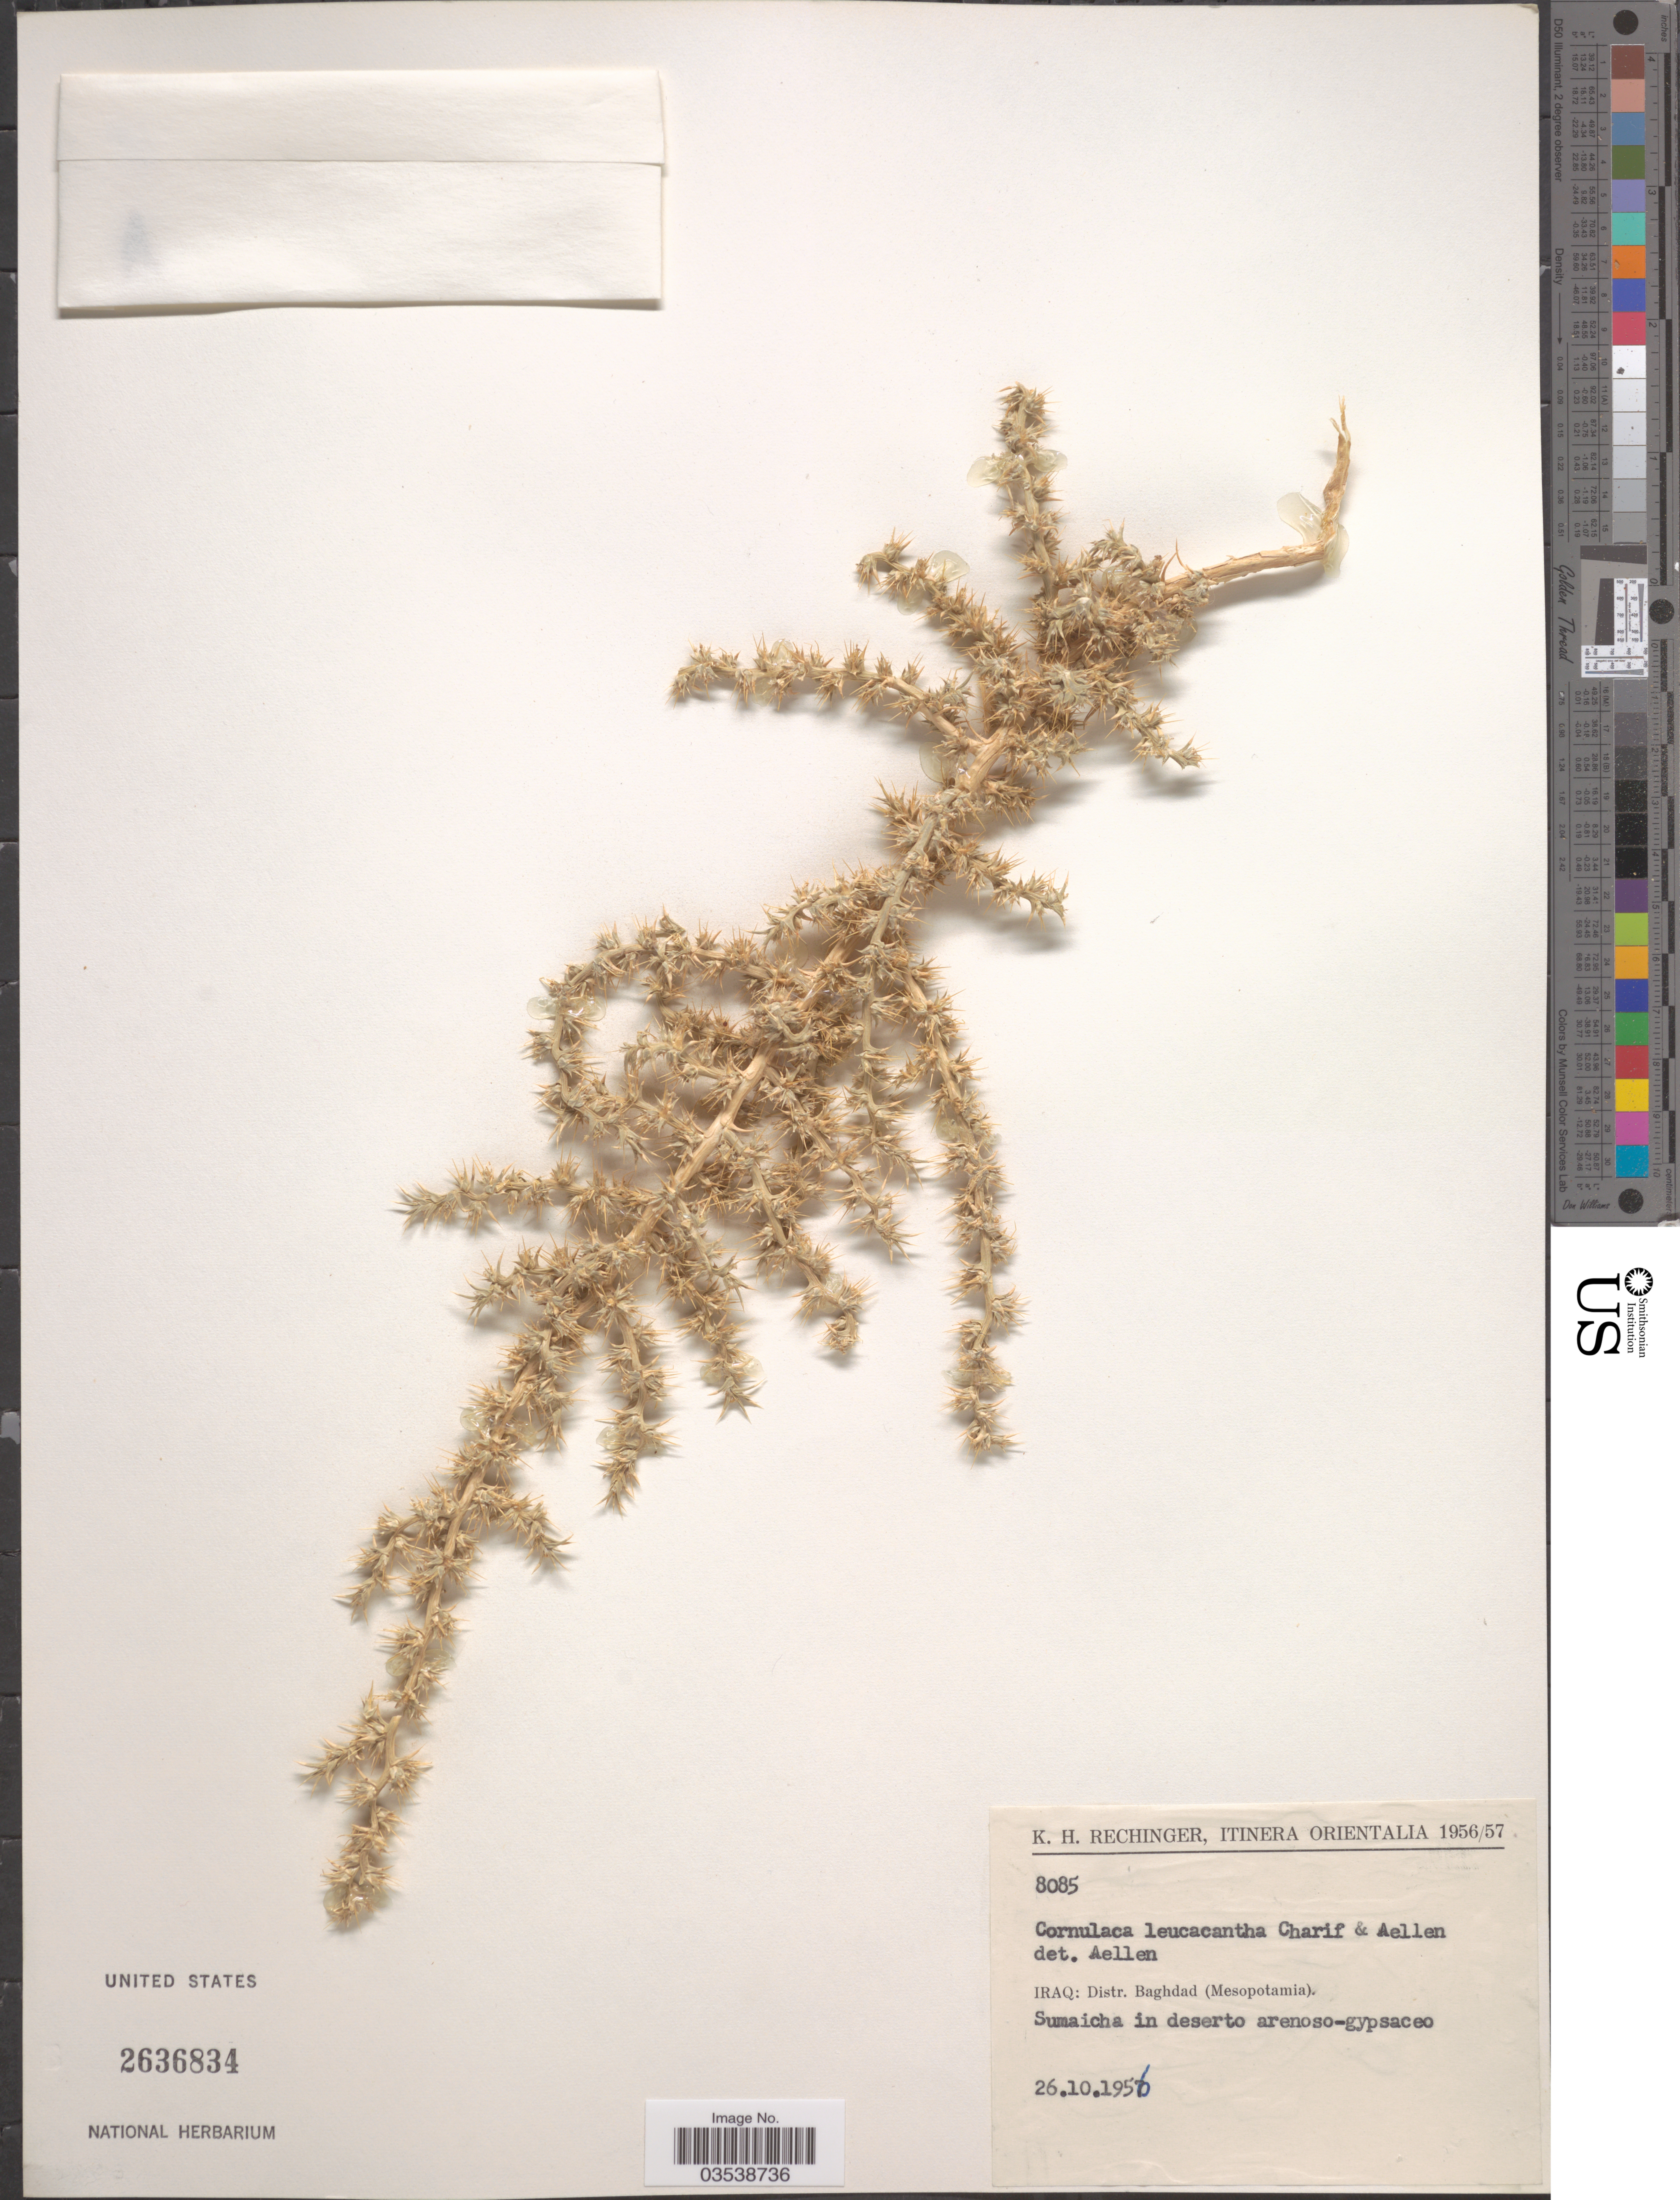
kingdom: Plantae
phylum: Tracheophyta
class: Magnoliopsida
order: Caryophyllales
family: Amaranthaceae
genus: Cornulaca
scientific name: Cornulaca leucacantha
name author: Charif & Aellen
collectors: K. H. Rechinger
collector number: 8085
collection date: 1956-10-26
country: Iraq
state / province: Baghdad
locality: Itinera Orientalia. Distr. Baghdad (Mesopotamia). Sumaicha.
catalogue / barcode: US 2636834